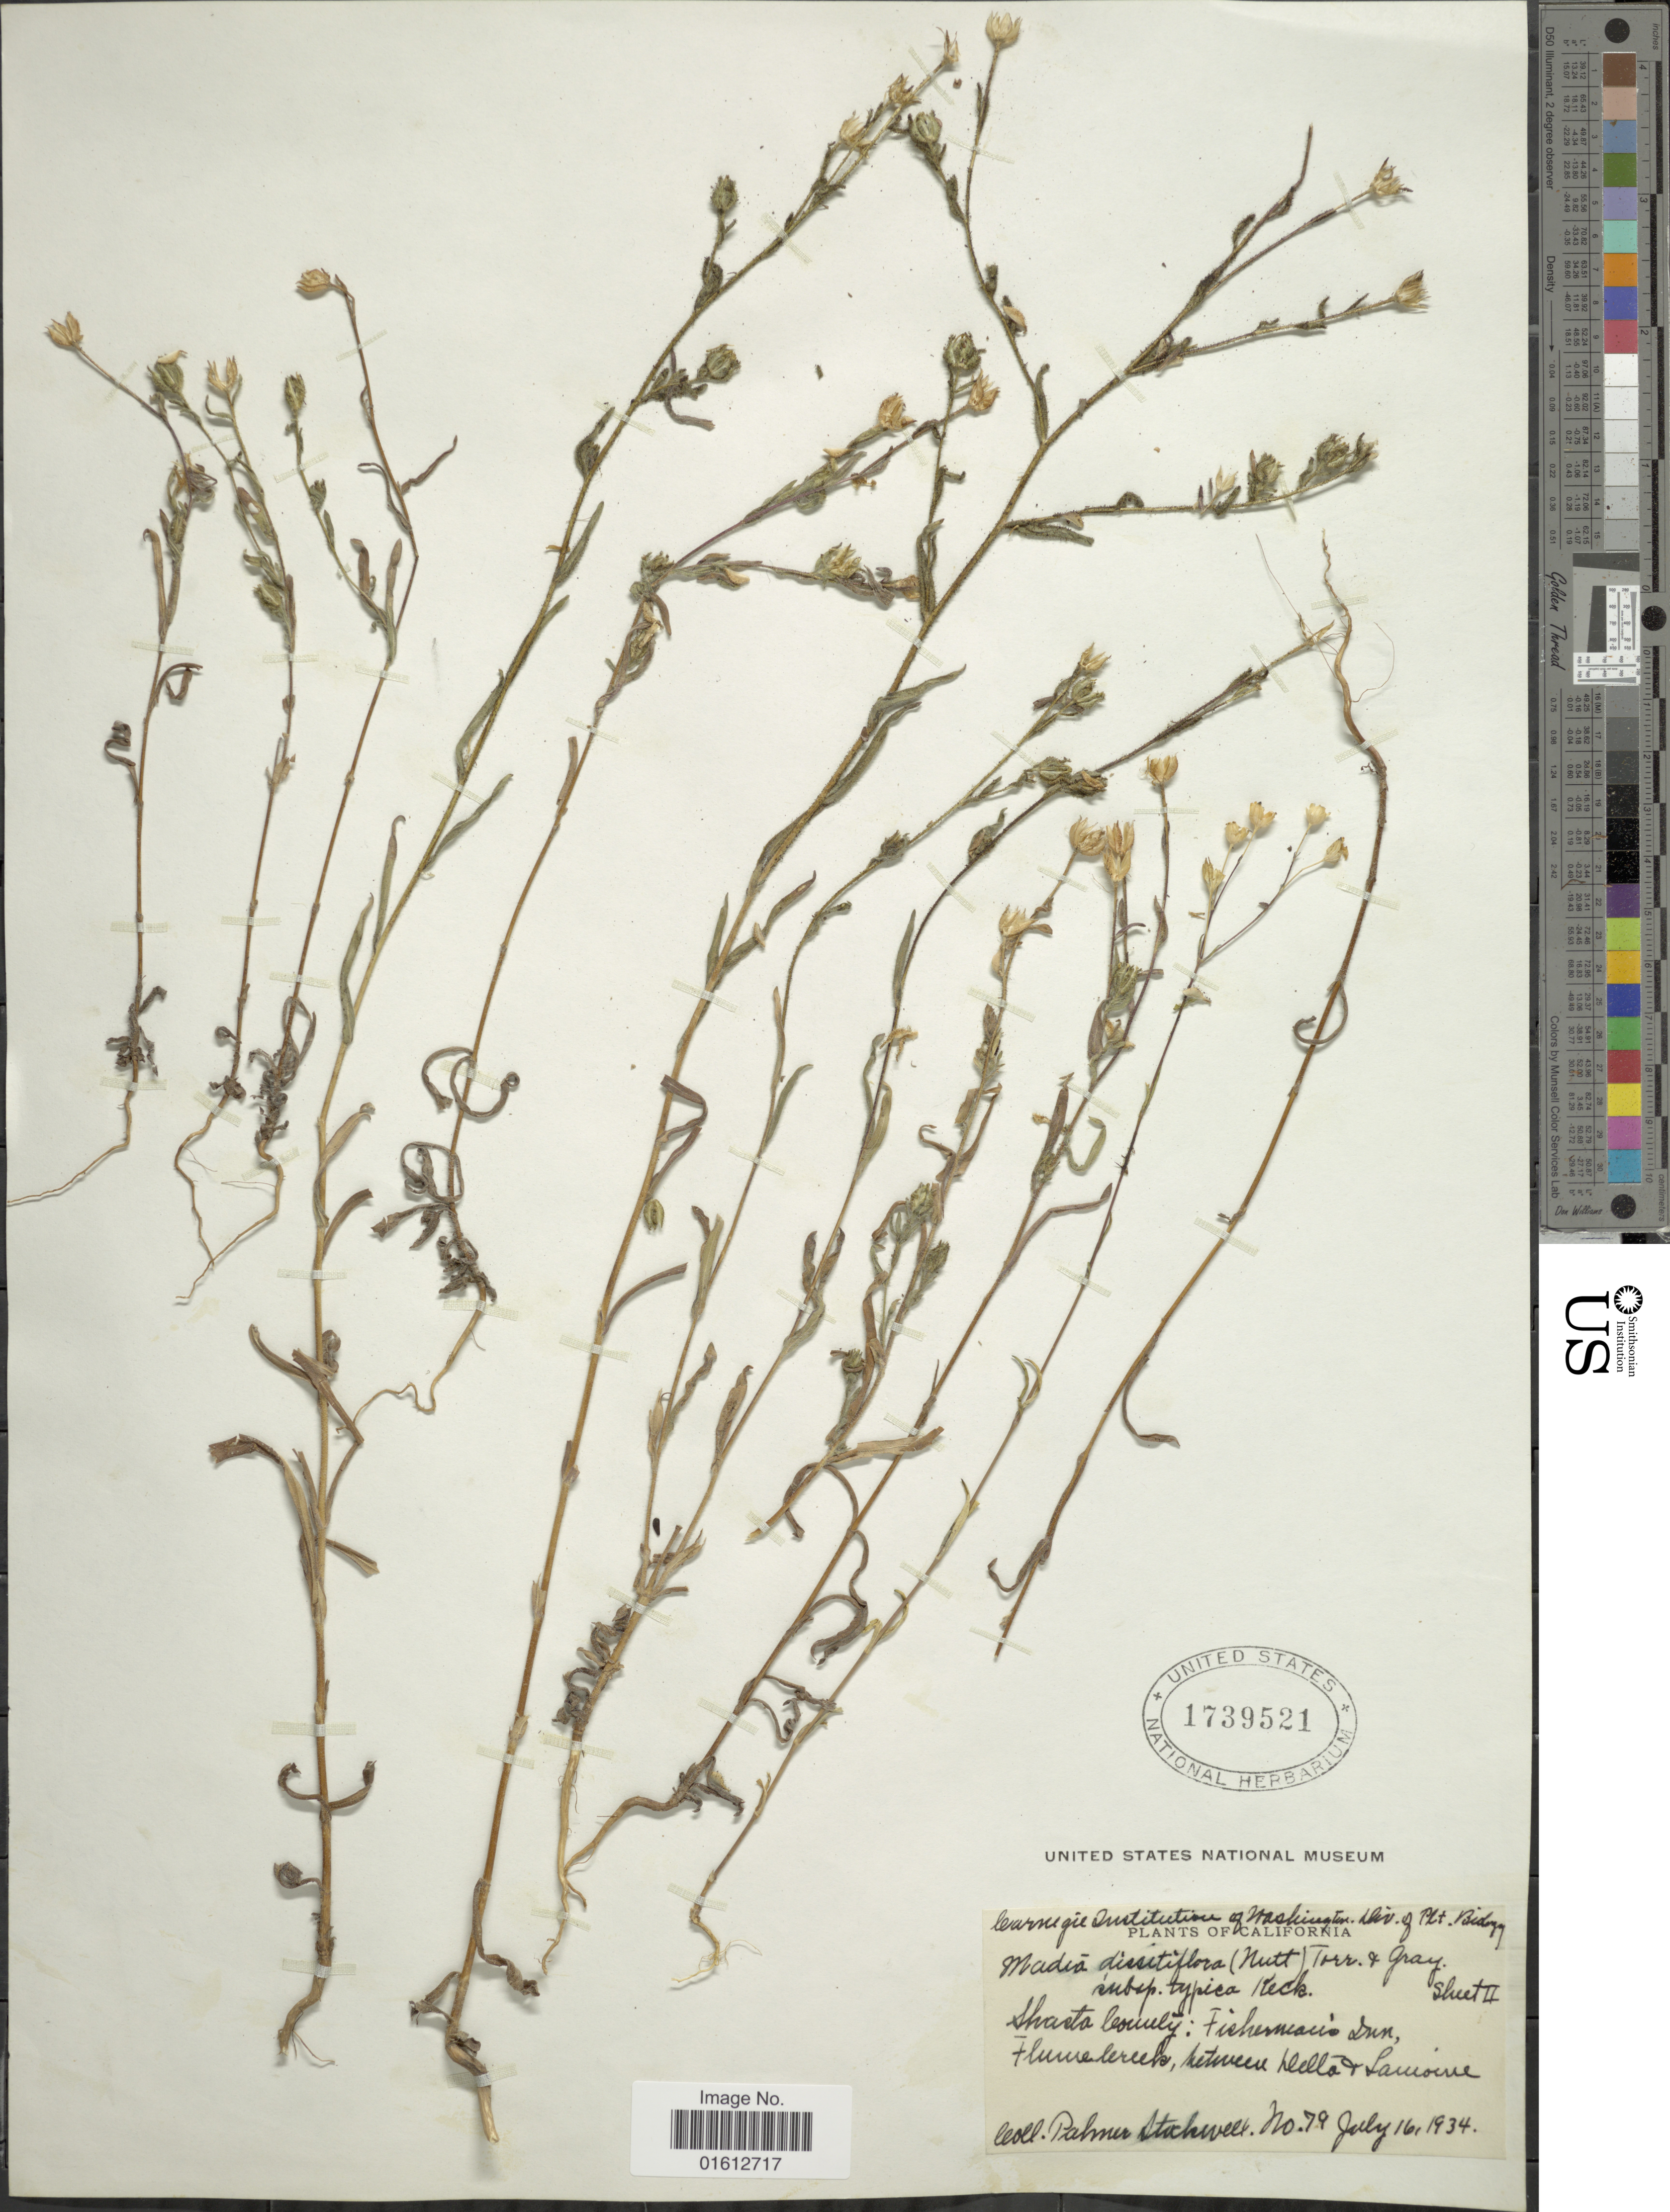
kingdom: Plantae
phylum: Tracheophyta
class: Magnoliopsida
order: Asterales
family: Asteraceae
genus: Madia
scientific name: Madia gracilis subsp. gracilis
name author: (Sm.) D.D. Keck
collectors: P. Stockwell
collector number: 79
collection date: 1934-07-16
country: United States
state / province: California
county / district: Shasta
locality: Shasta County: Fisherman's Inn, Flume Creek, between Delta & Lamoine.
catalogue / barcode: US 1739521